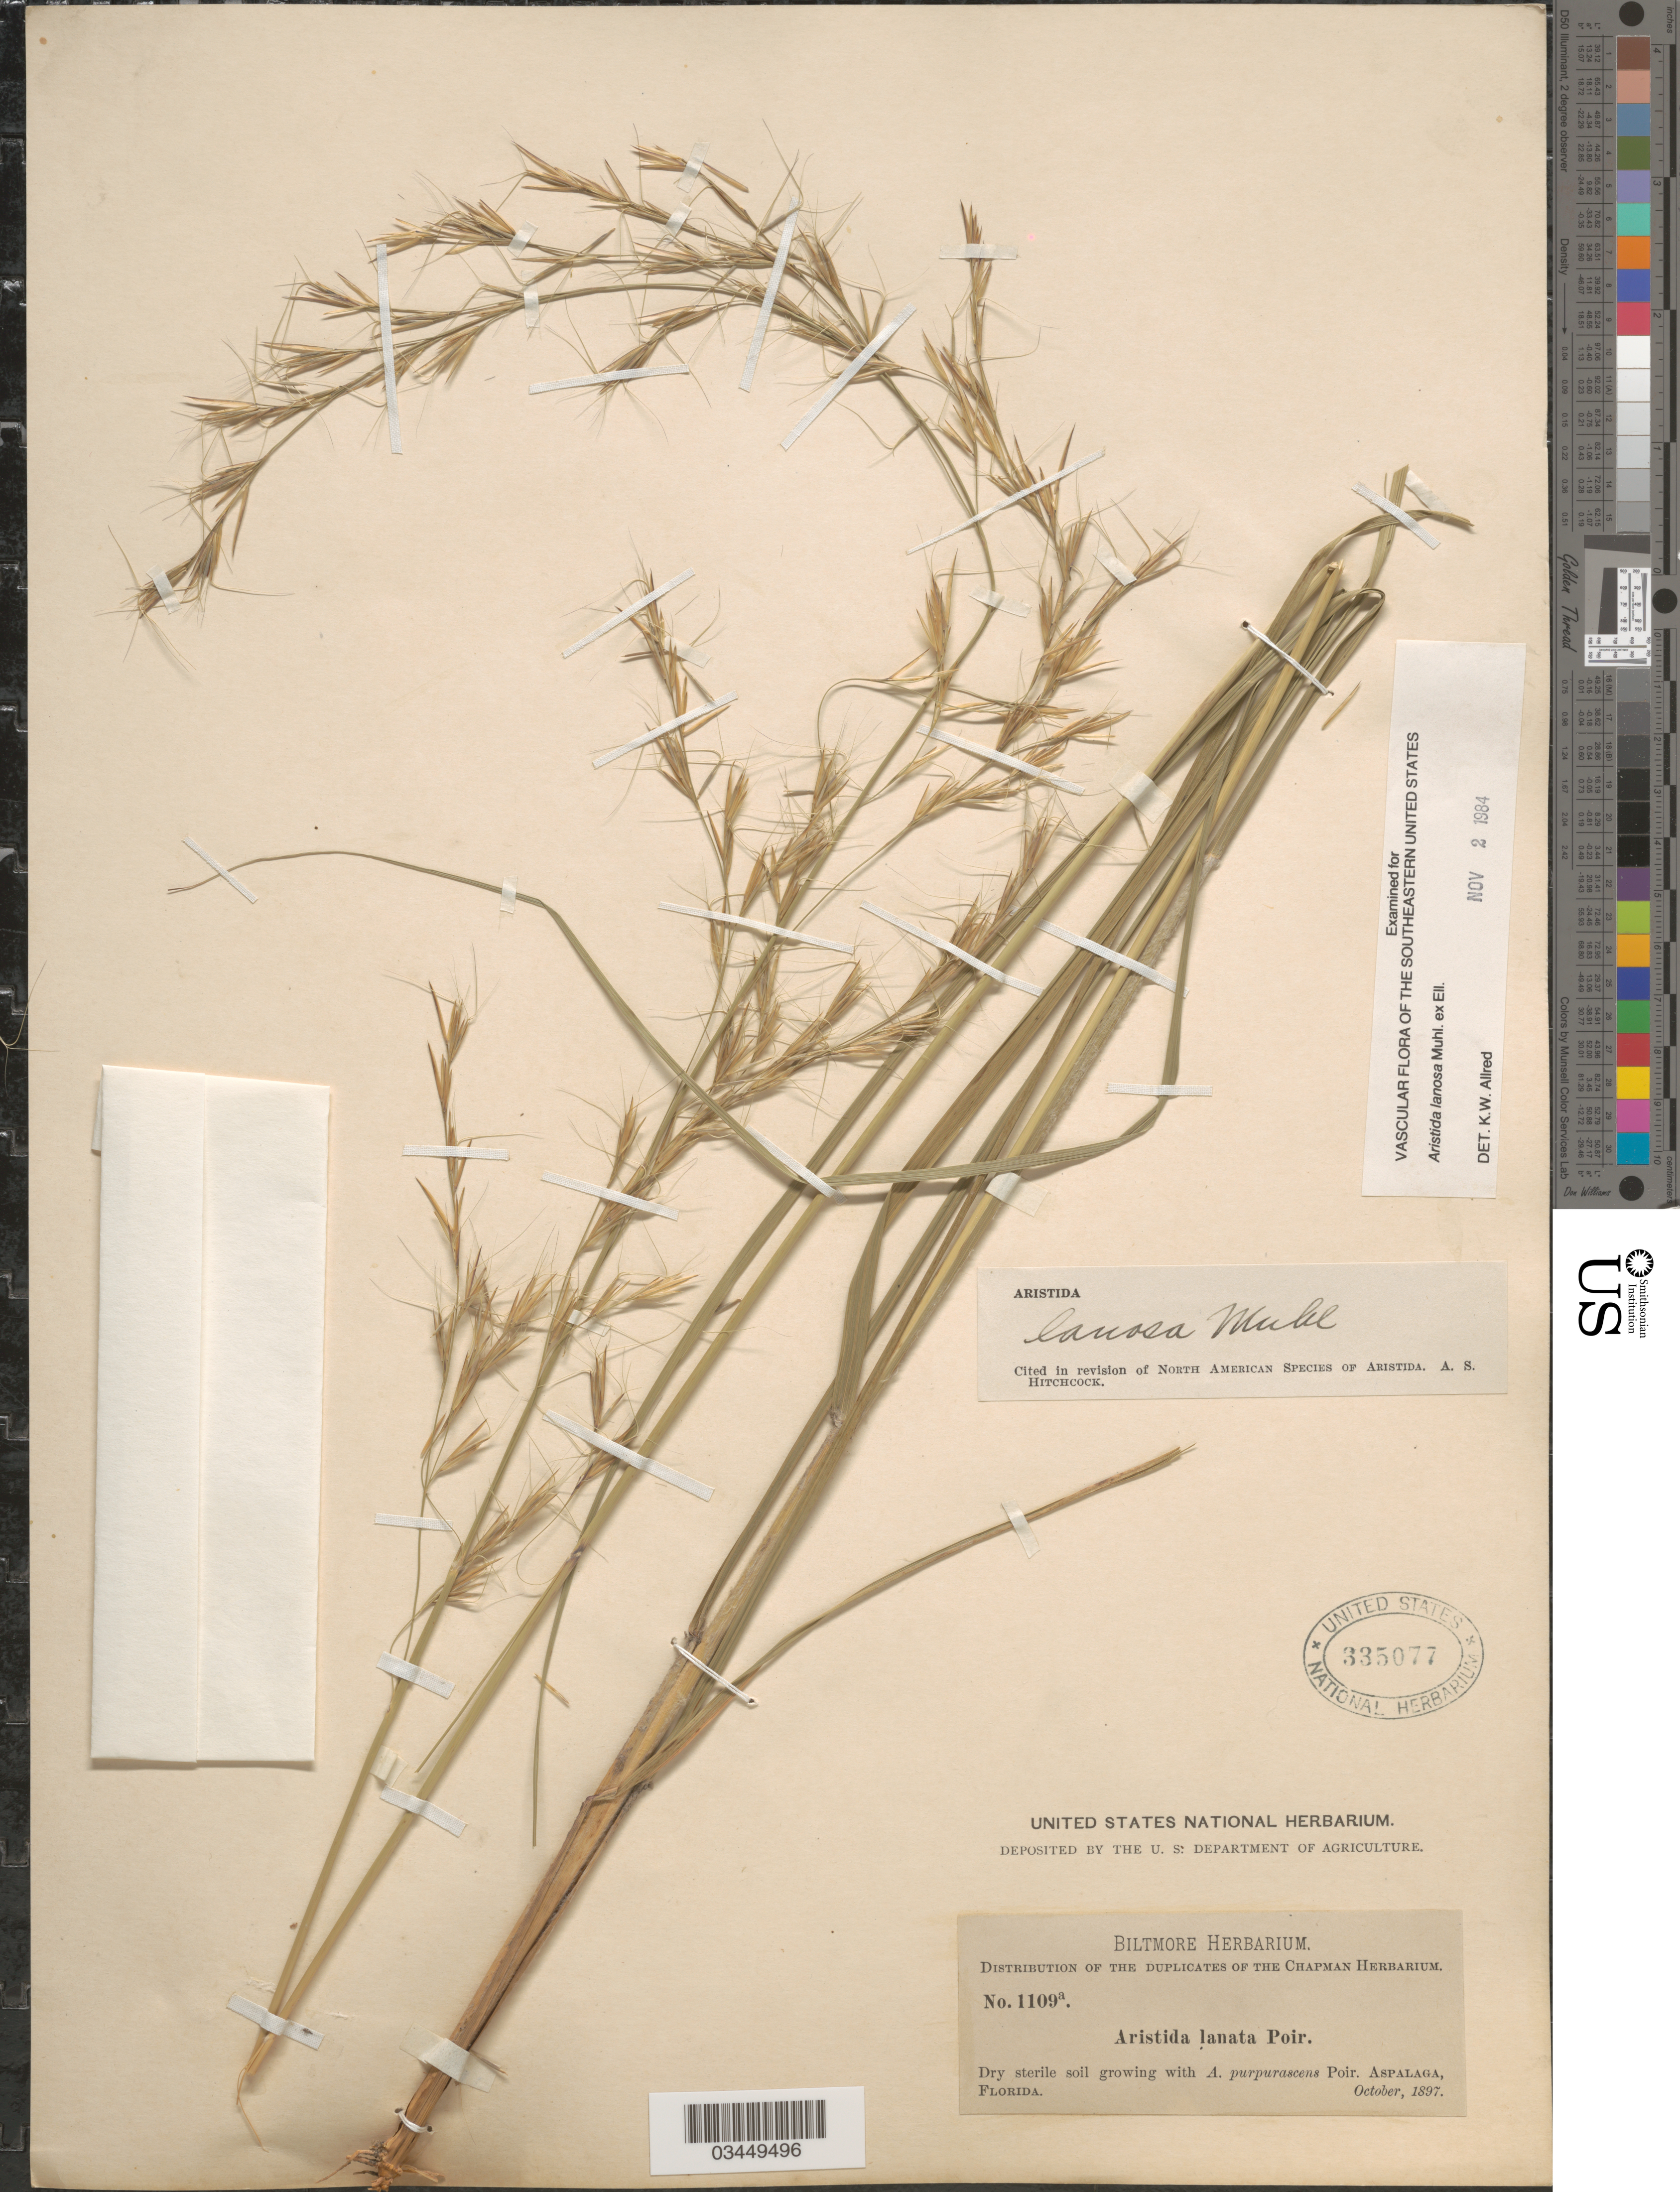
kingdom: Plantae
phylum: Tracheophyta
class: Liliopsida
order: Poales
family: Poaceae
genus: Aristida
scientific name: Aristida lanosa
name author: Muhl.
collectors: ex herb. Biltmore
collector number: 1109a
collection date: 1897-10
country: United States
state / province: Florida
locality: Aspalaga.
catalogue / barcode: US 335077